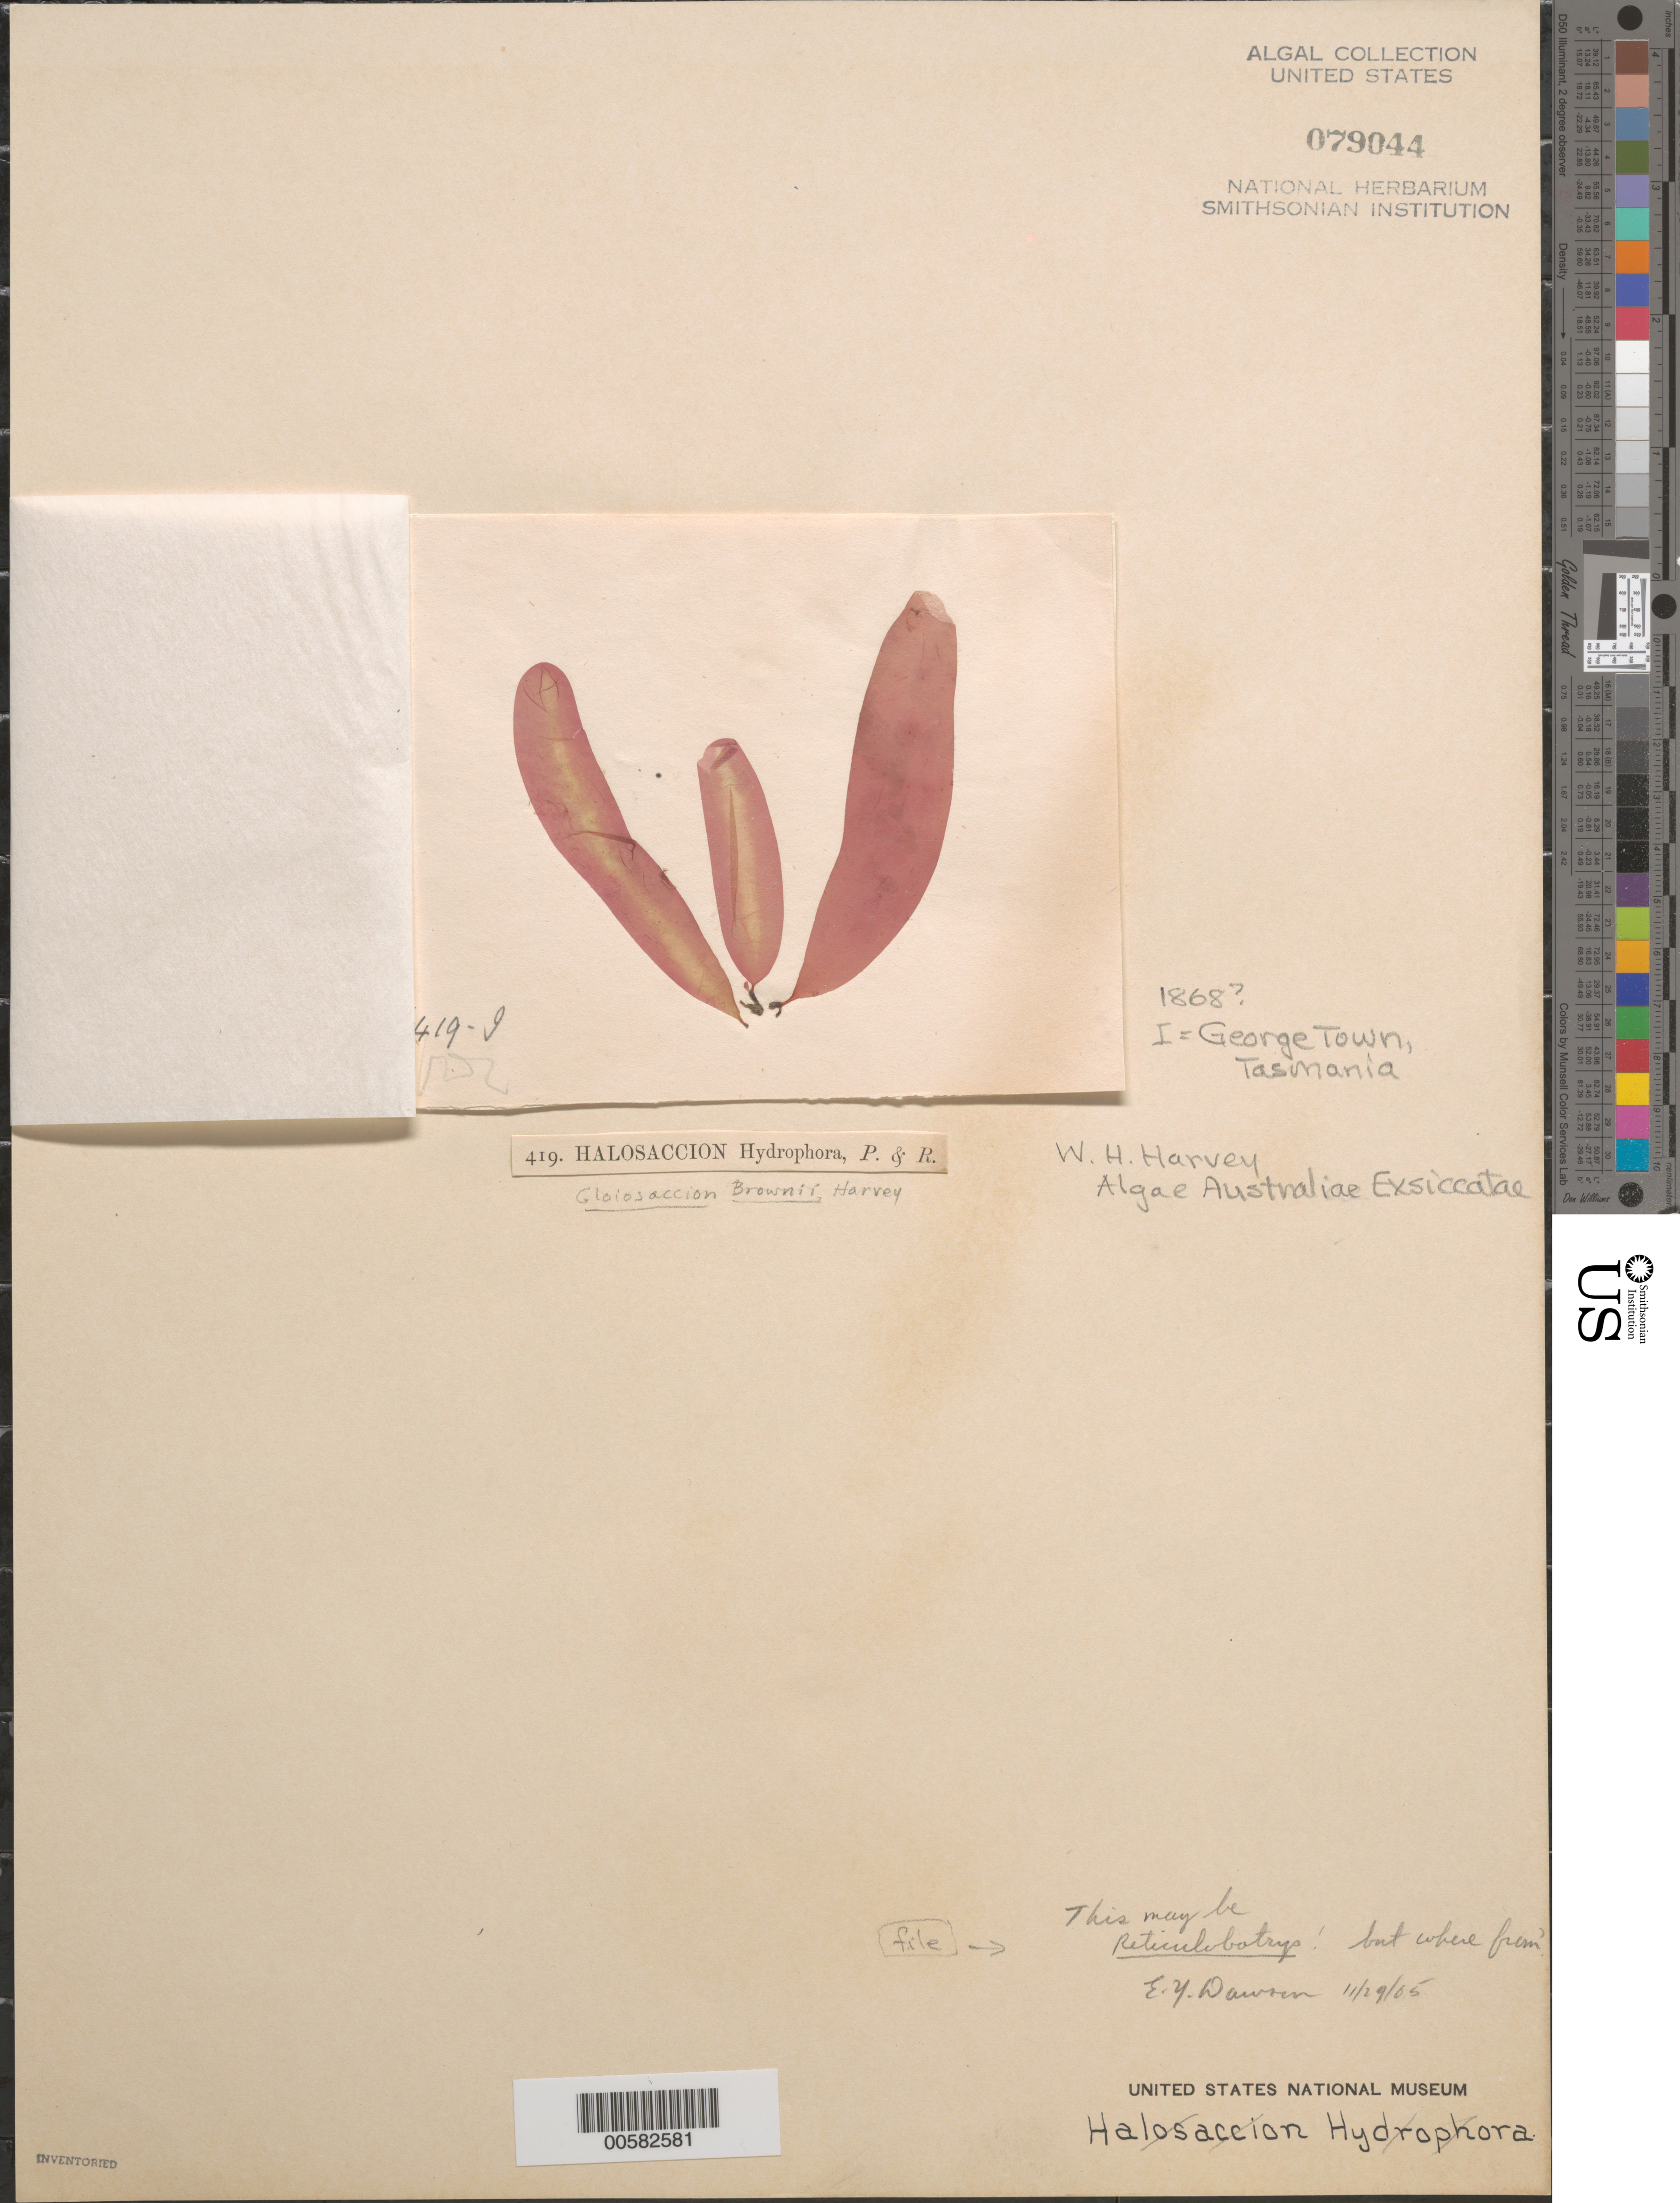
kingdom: Plantae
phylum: Rhodophyta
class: Florideophyceae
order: Gigartinales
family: Areschougiaceae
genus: Reticulobotrys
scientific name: Reticulobotrys sp.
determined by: Dawson, E. Y.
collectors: W. Harvey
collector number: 419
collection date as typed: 1868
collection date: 1868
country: Australia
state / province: Tasmania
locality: George Town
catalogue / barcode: US 79044